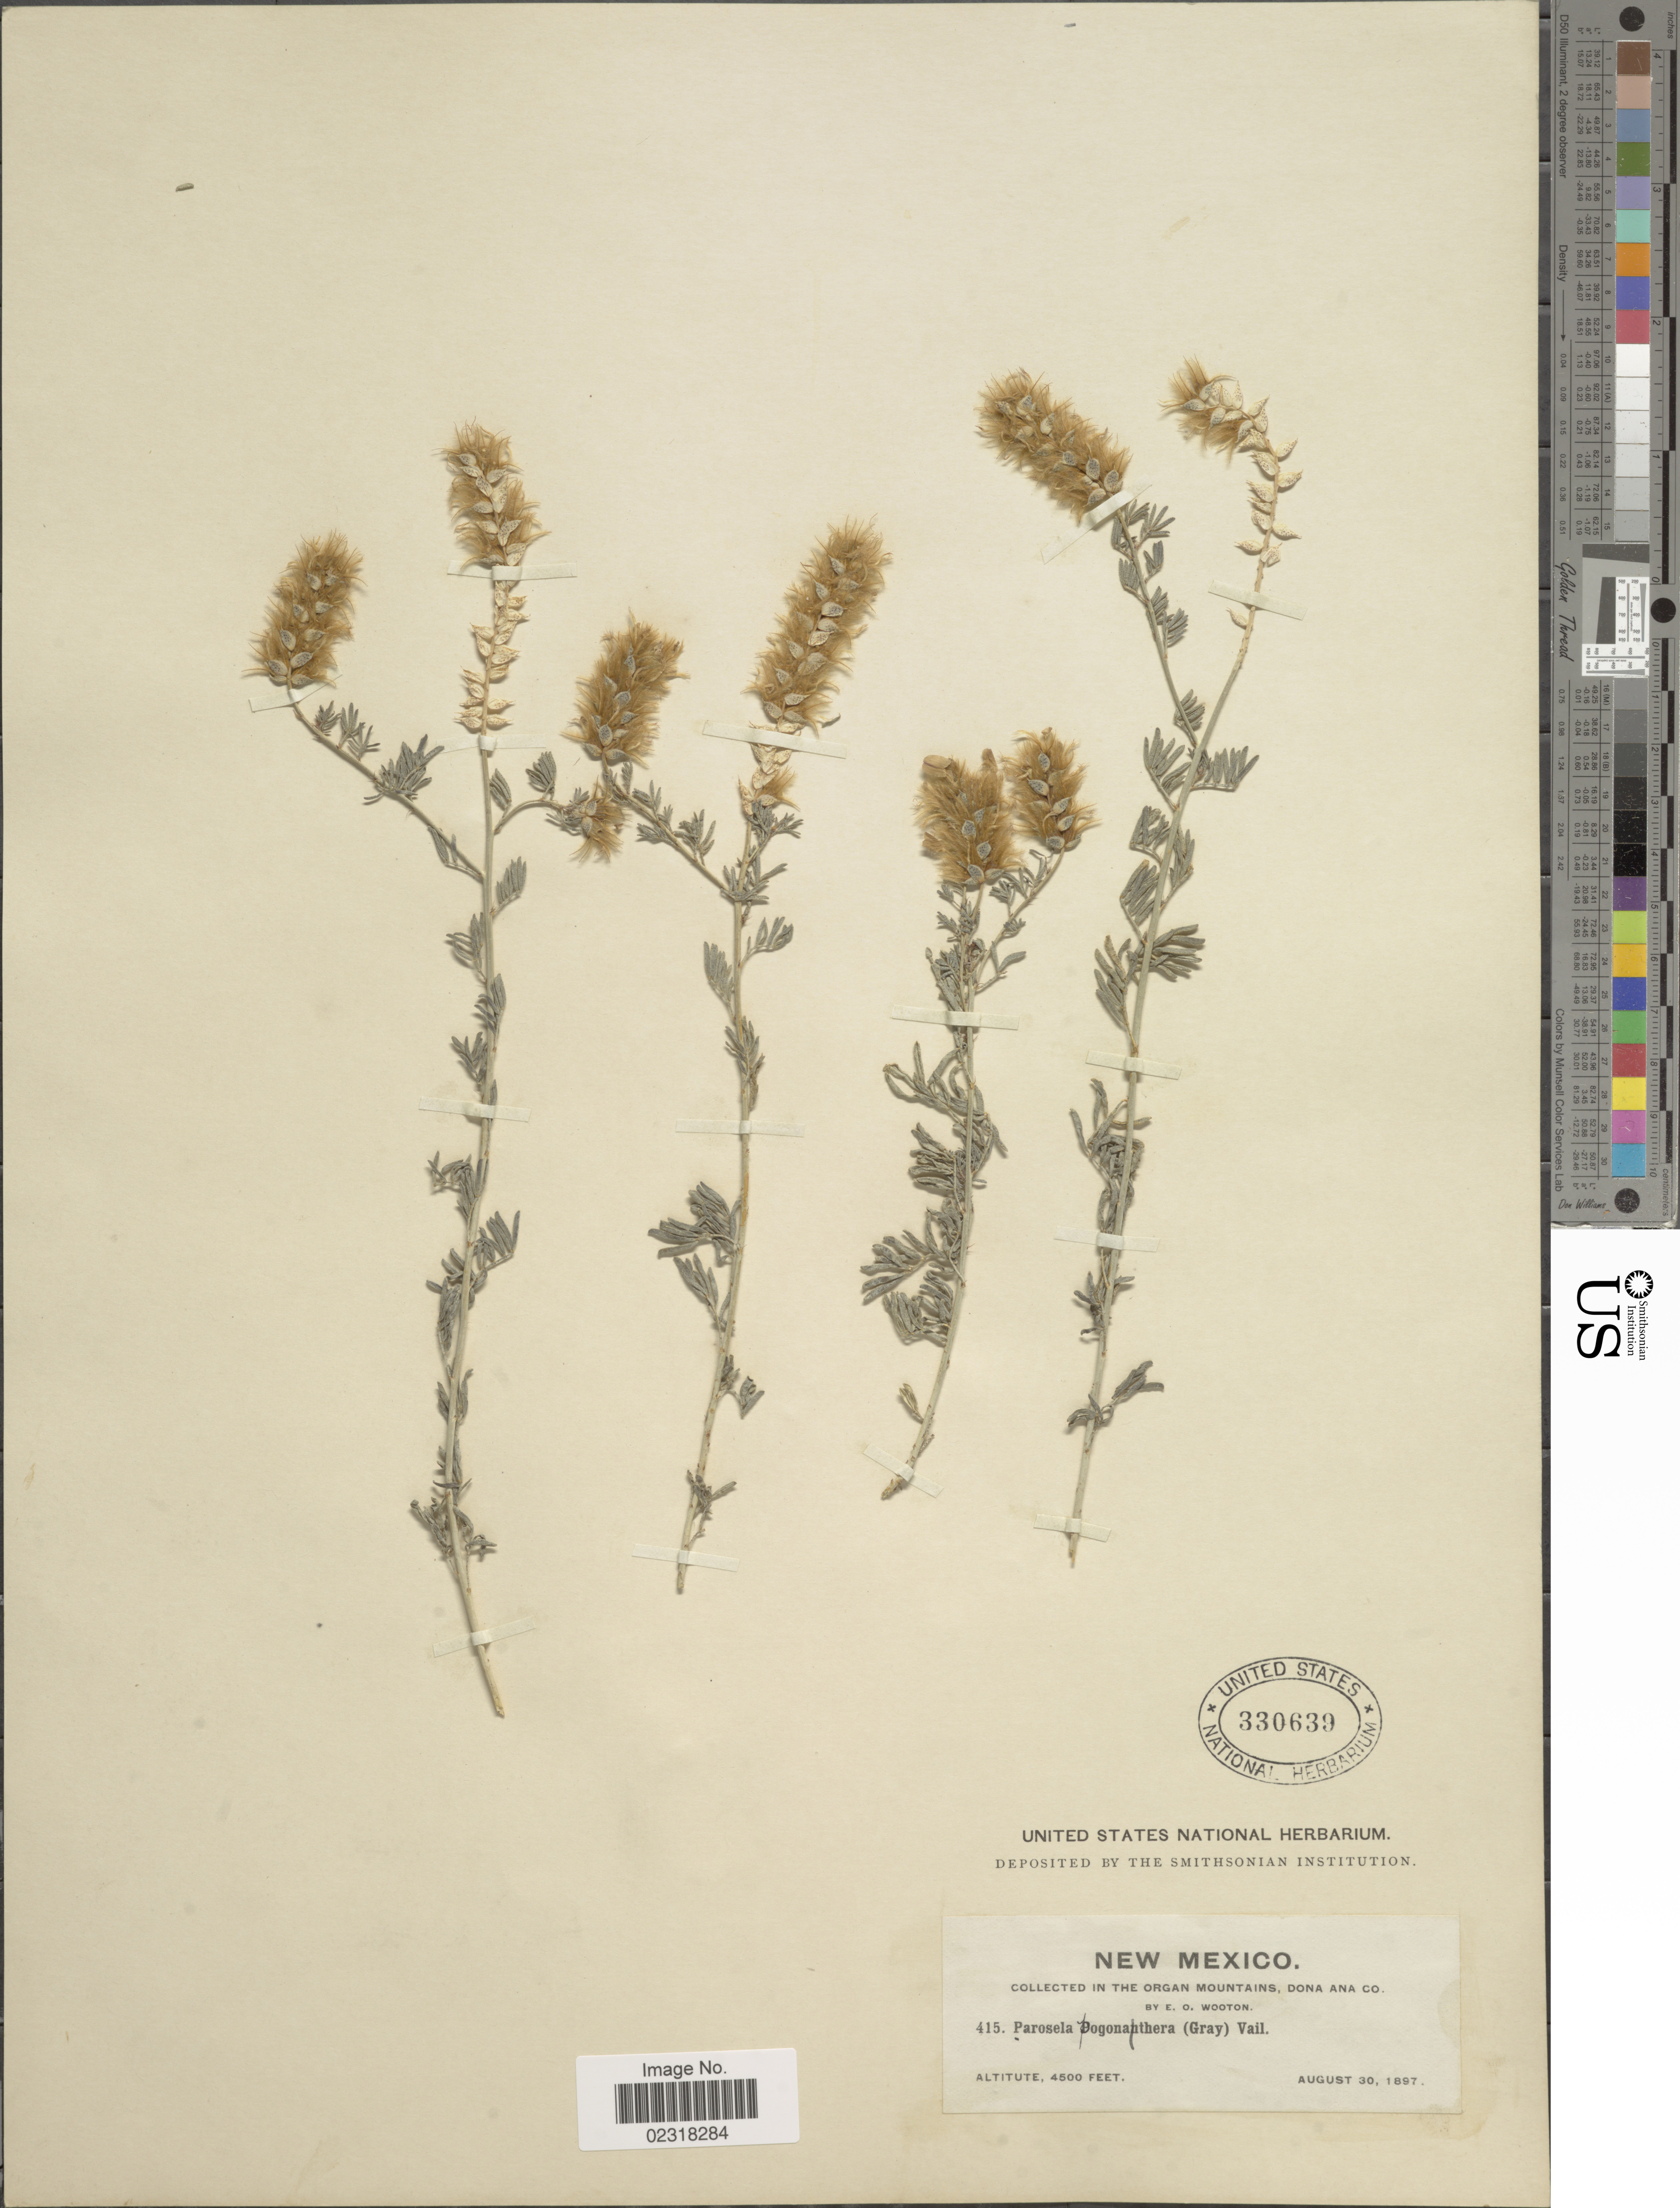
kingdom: Plantae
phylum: Tracheophyta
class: Magnoliopsida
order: Fabales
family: Fabaceae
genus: Dalea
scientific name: Dalea pogonathera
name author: A. Gray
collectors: E. O. Wooton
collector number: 415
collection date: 1897-08-30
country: United States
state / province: New Mexico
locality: In the Organ Mountains, Dona Ana Co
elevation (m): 1372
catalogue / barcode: US 330639